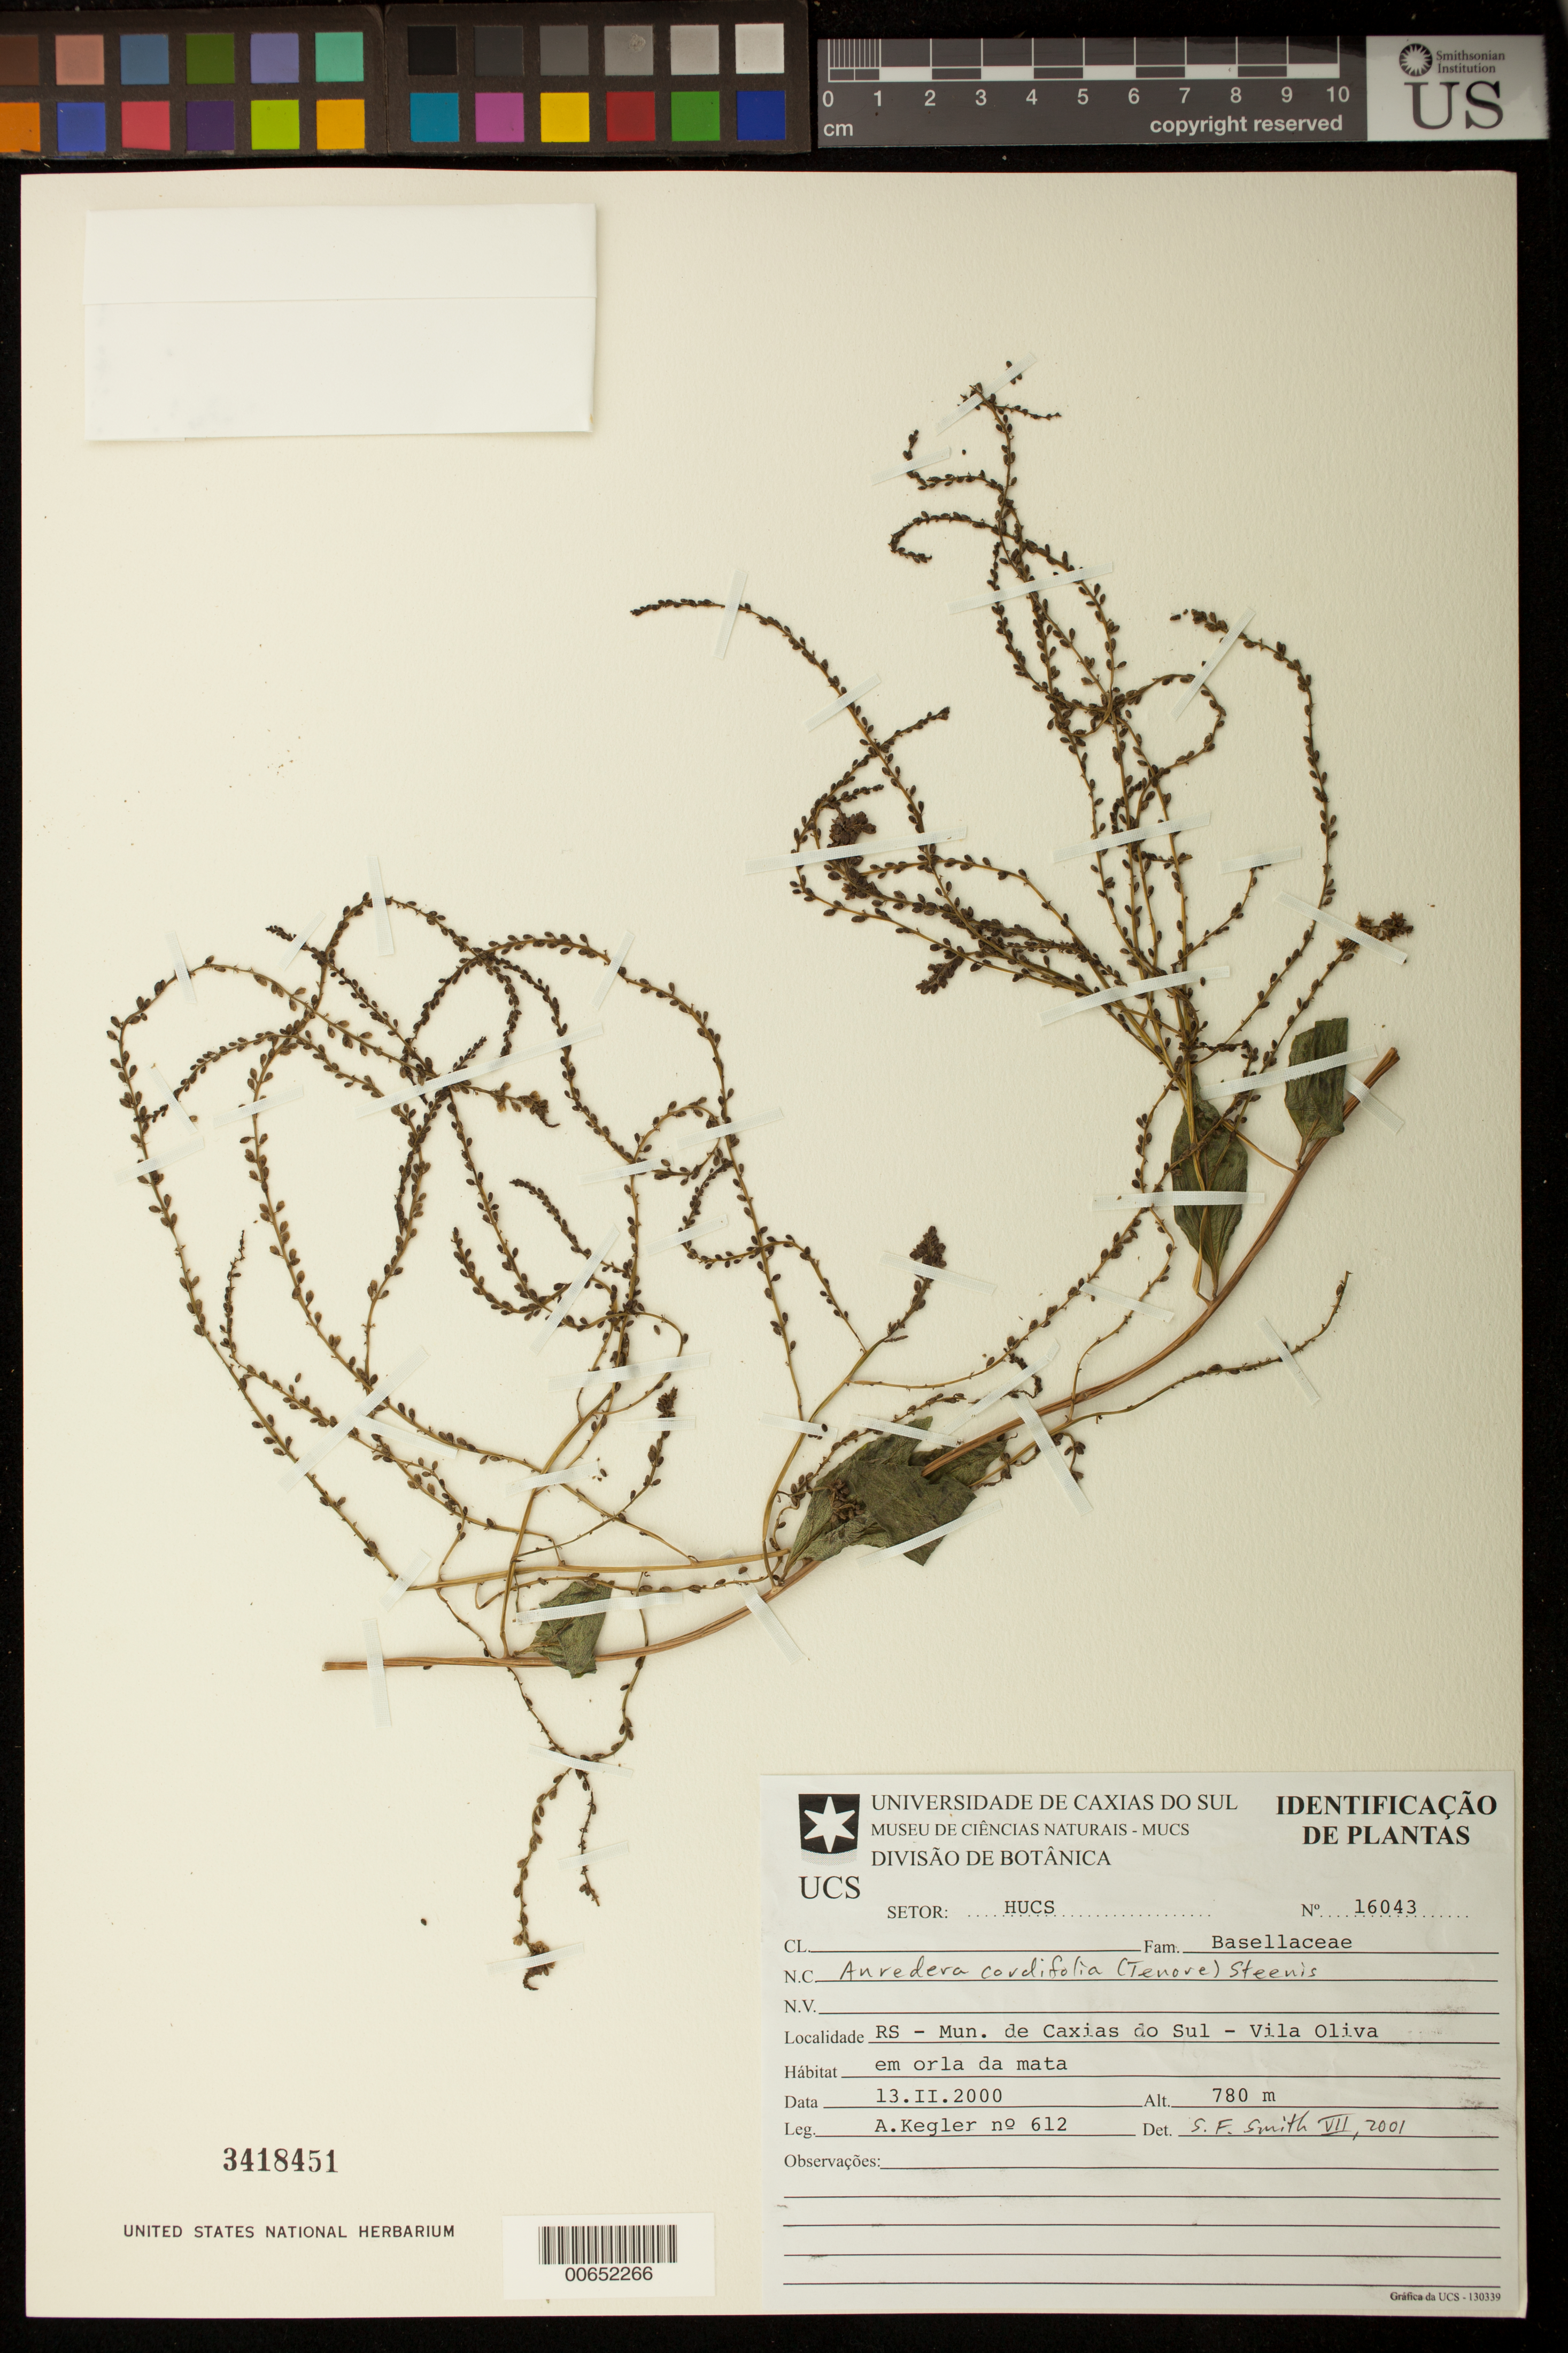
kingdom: Plantae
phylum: Tracheophyta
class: Magnoliopsida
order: Caryophyllales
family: Basellaceae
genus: Anredera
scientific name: Anredera cordifolia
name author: (Ten.) Steenis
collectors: A. Kegler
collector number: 612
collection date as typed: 13 Feb 2000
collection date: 2000-02-13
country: Brazil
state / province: Rio Grande do Sul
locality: Caxias do Sul, Vila Oliva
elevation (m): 780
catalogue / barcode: US 3418451